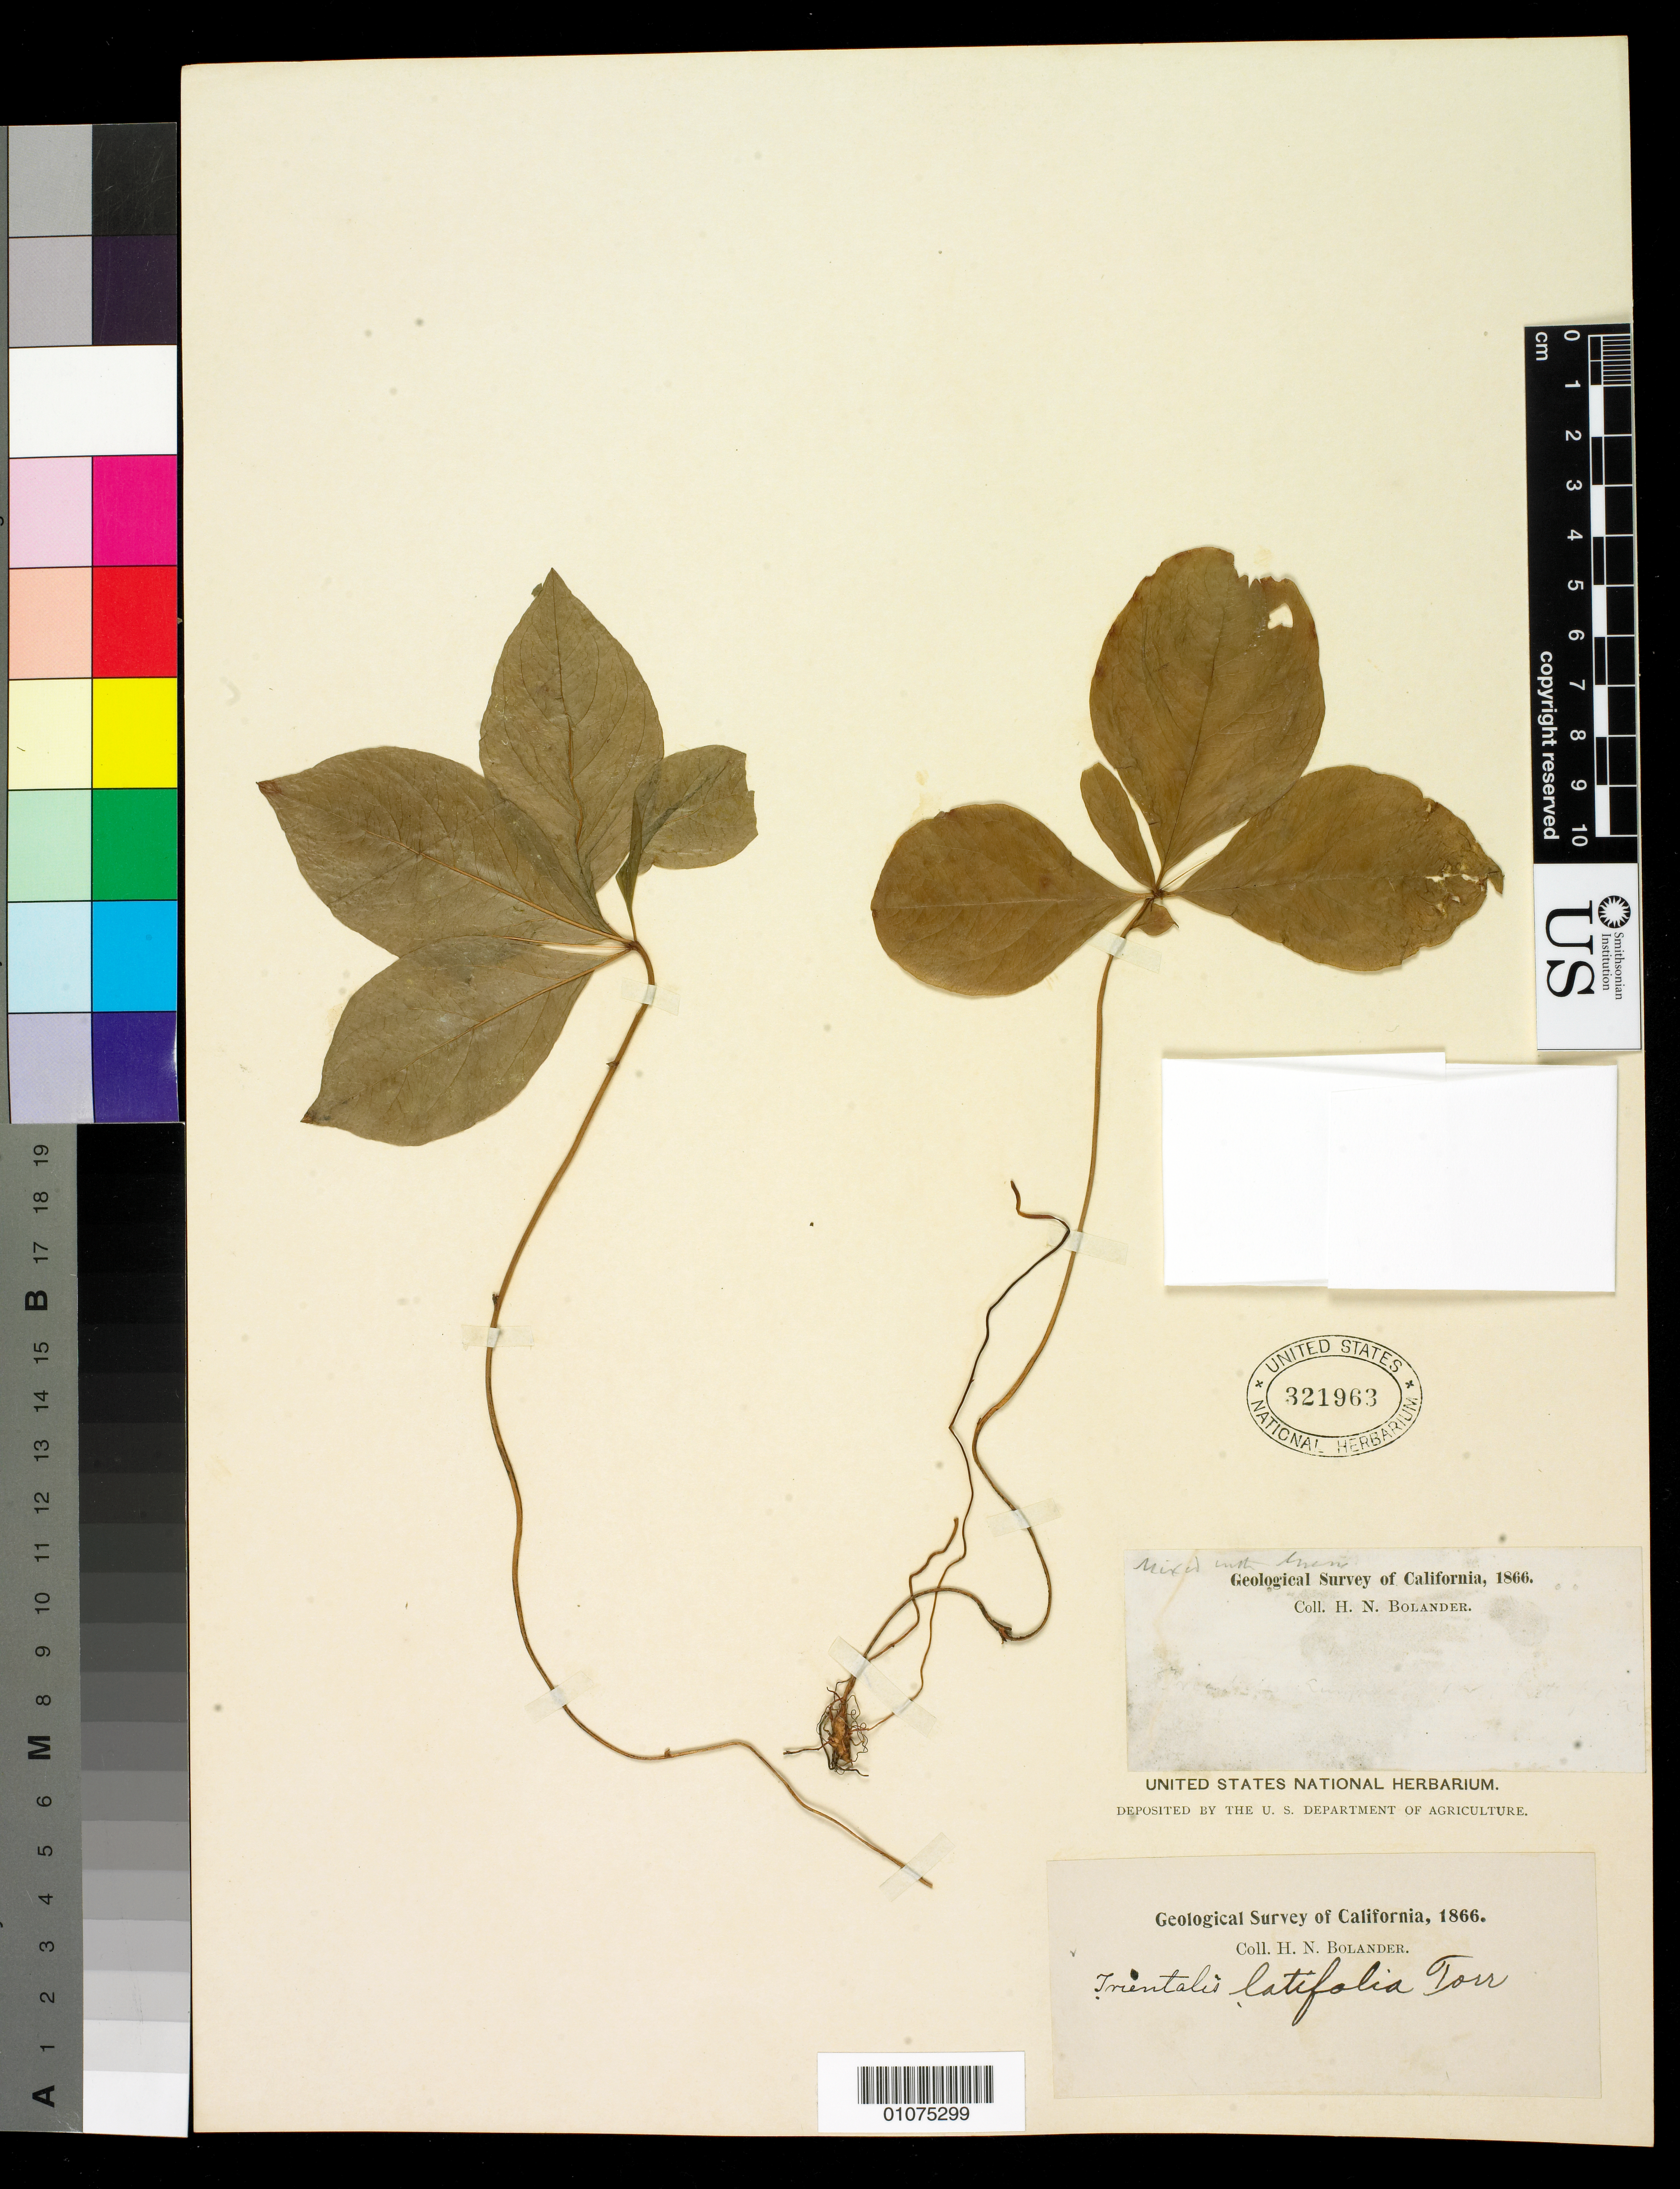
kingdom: Plantae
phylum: Tracheophyta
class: Magnoliopsida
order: Ericales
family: Primulaceae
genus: Trientalis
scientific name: Trientalis latifolia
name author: Hook.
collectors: H. Bolander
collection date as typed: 1866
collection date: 1866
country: United States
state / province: California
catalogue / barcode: US 321963